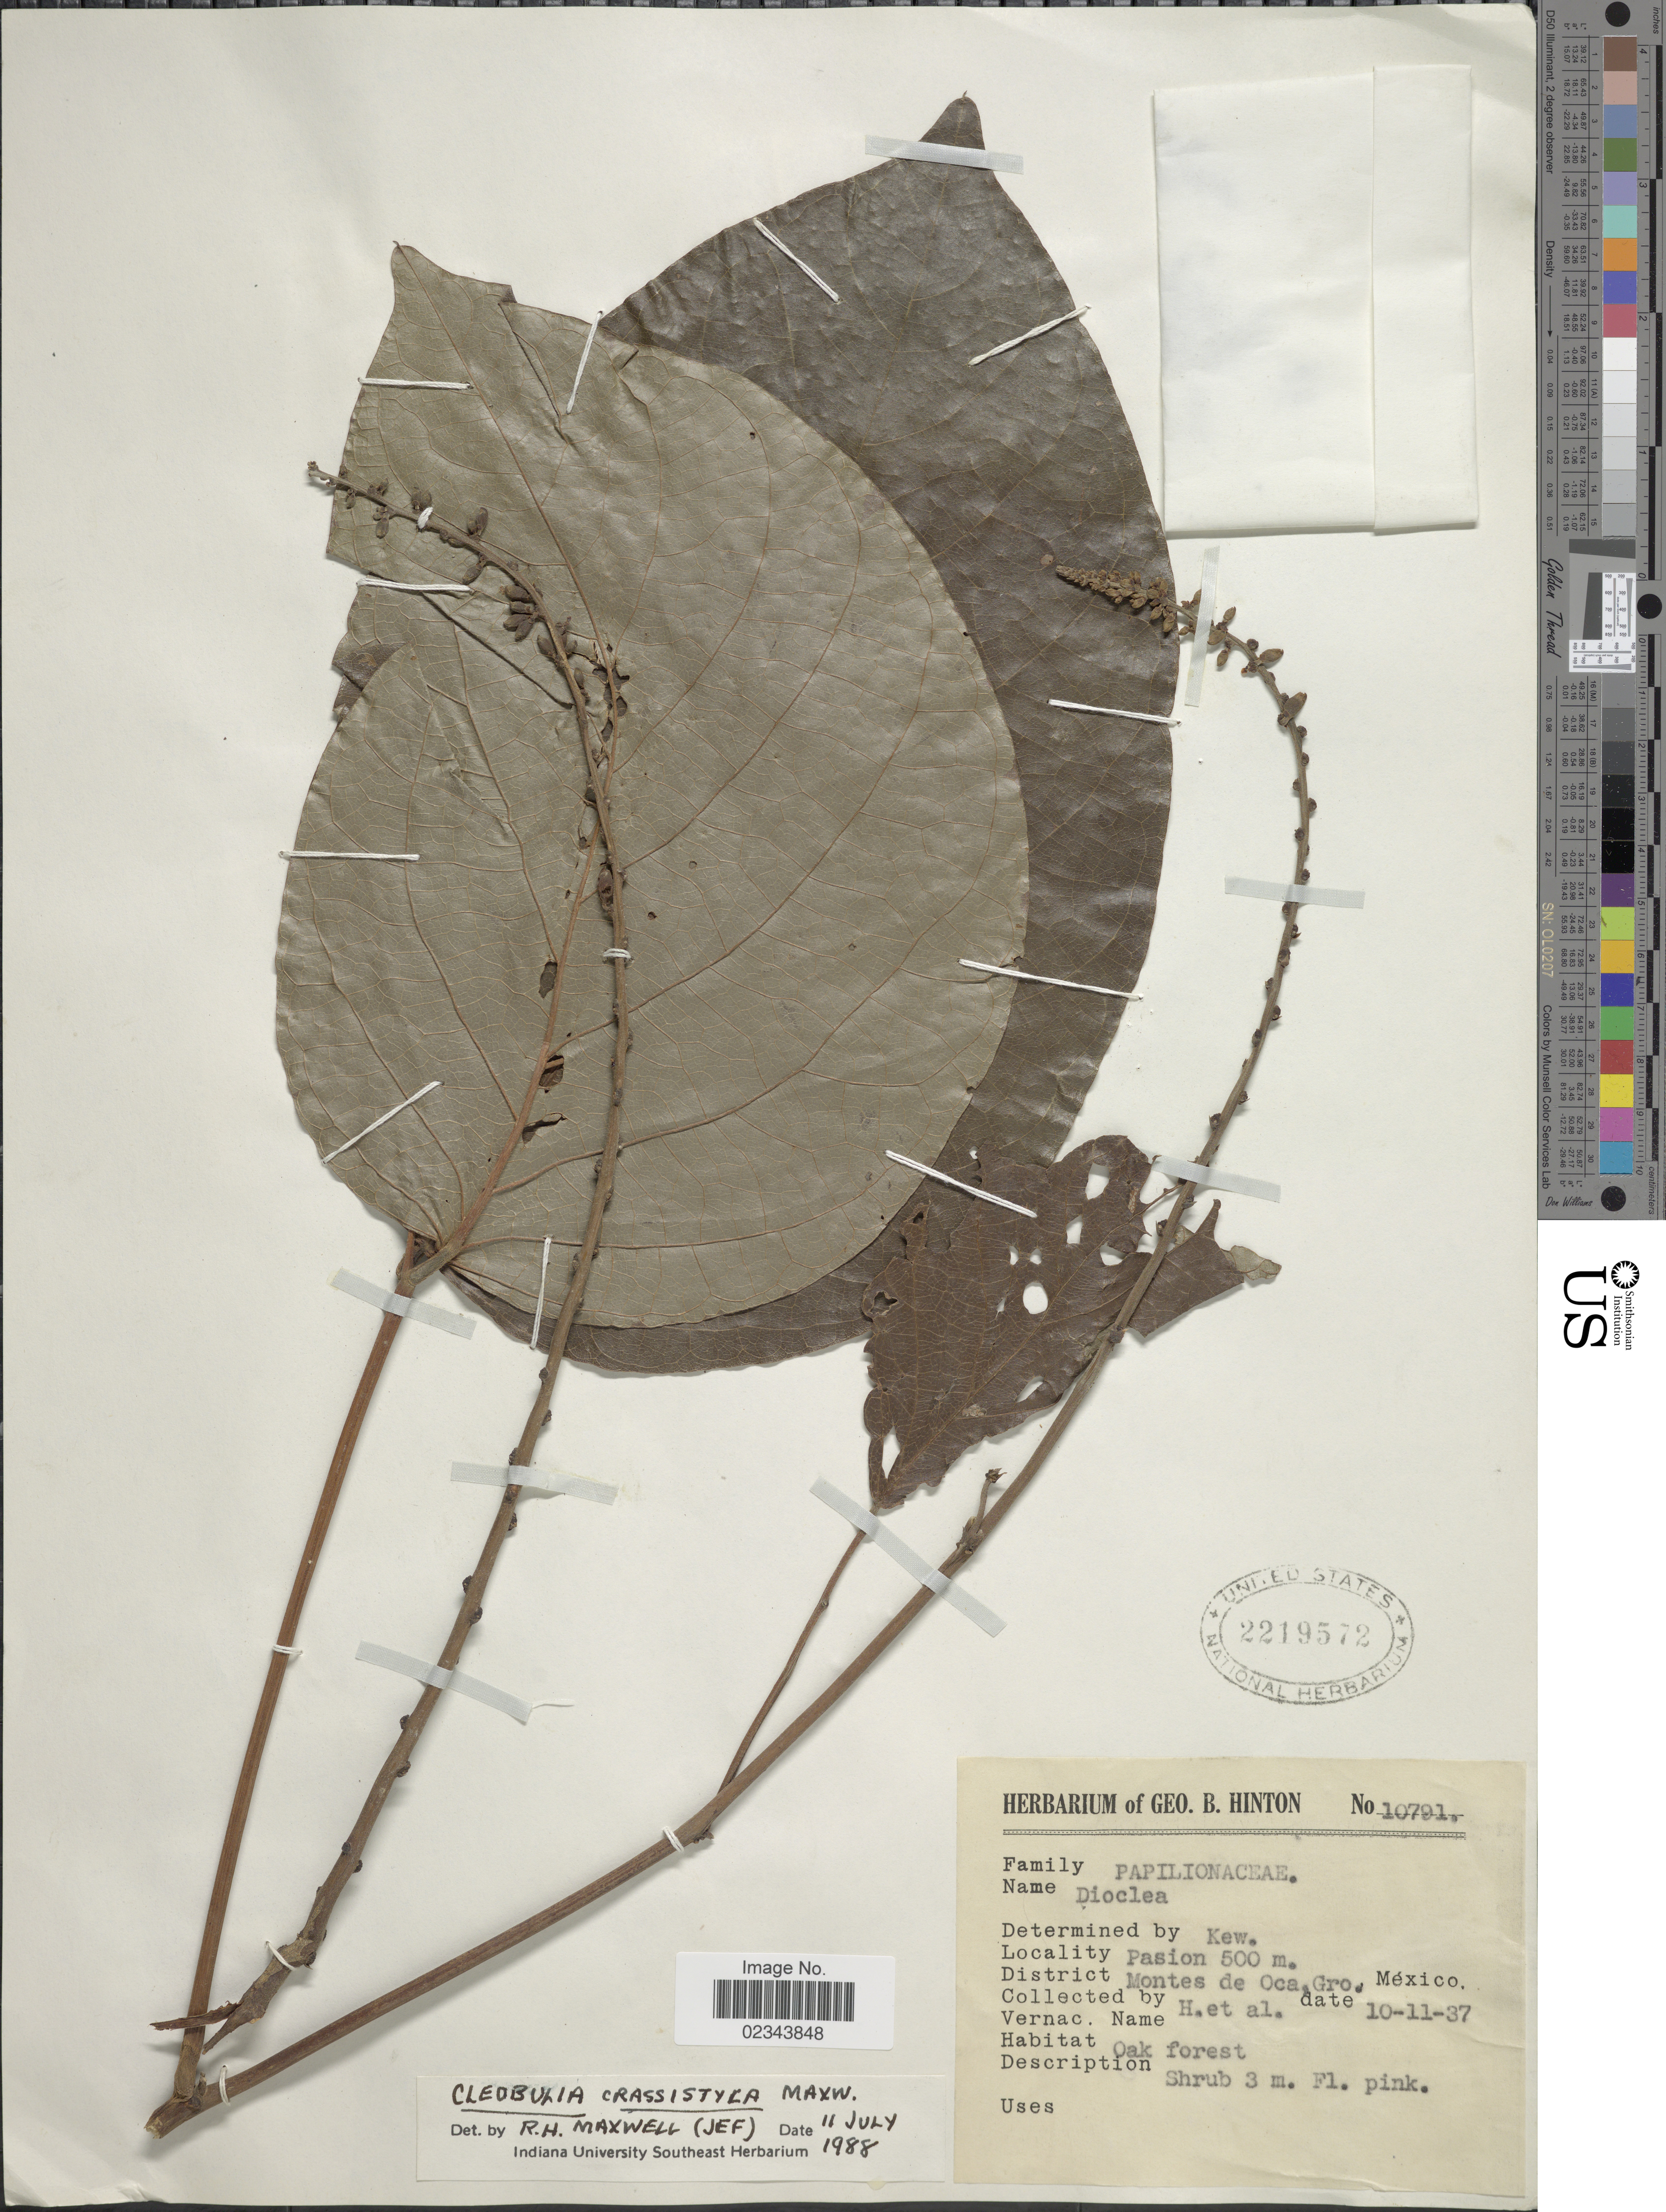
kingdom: Plantae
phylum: Tracheophyta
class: Magnoliopsida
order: Fabales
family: Fabaceae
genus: Cleobulia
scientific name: Cleobulia crassistyla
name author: R.H. Maxwell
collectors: G. B. Hinton & et al.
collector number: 10791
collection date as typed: Transcribed d/m/y: 11/10/37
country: Mexico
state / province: Guerrero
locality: Pasion. District Montes de Oca.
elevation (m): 500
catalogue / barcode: US 2219572